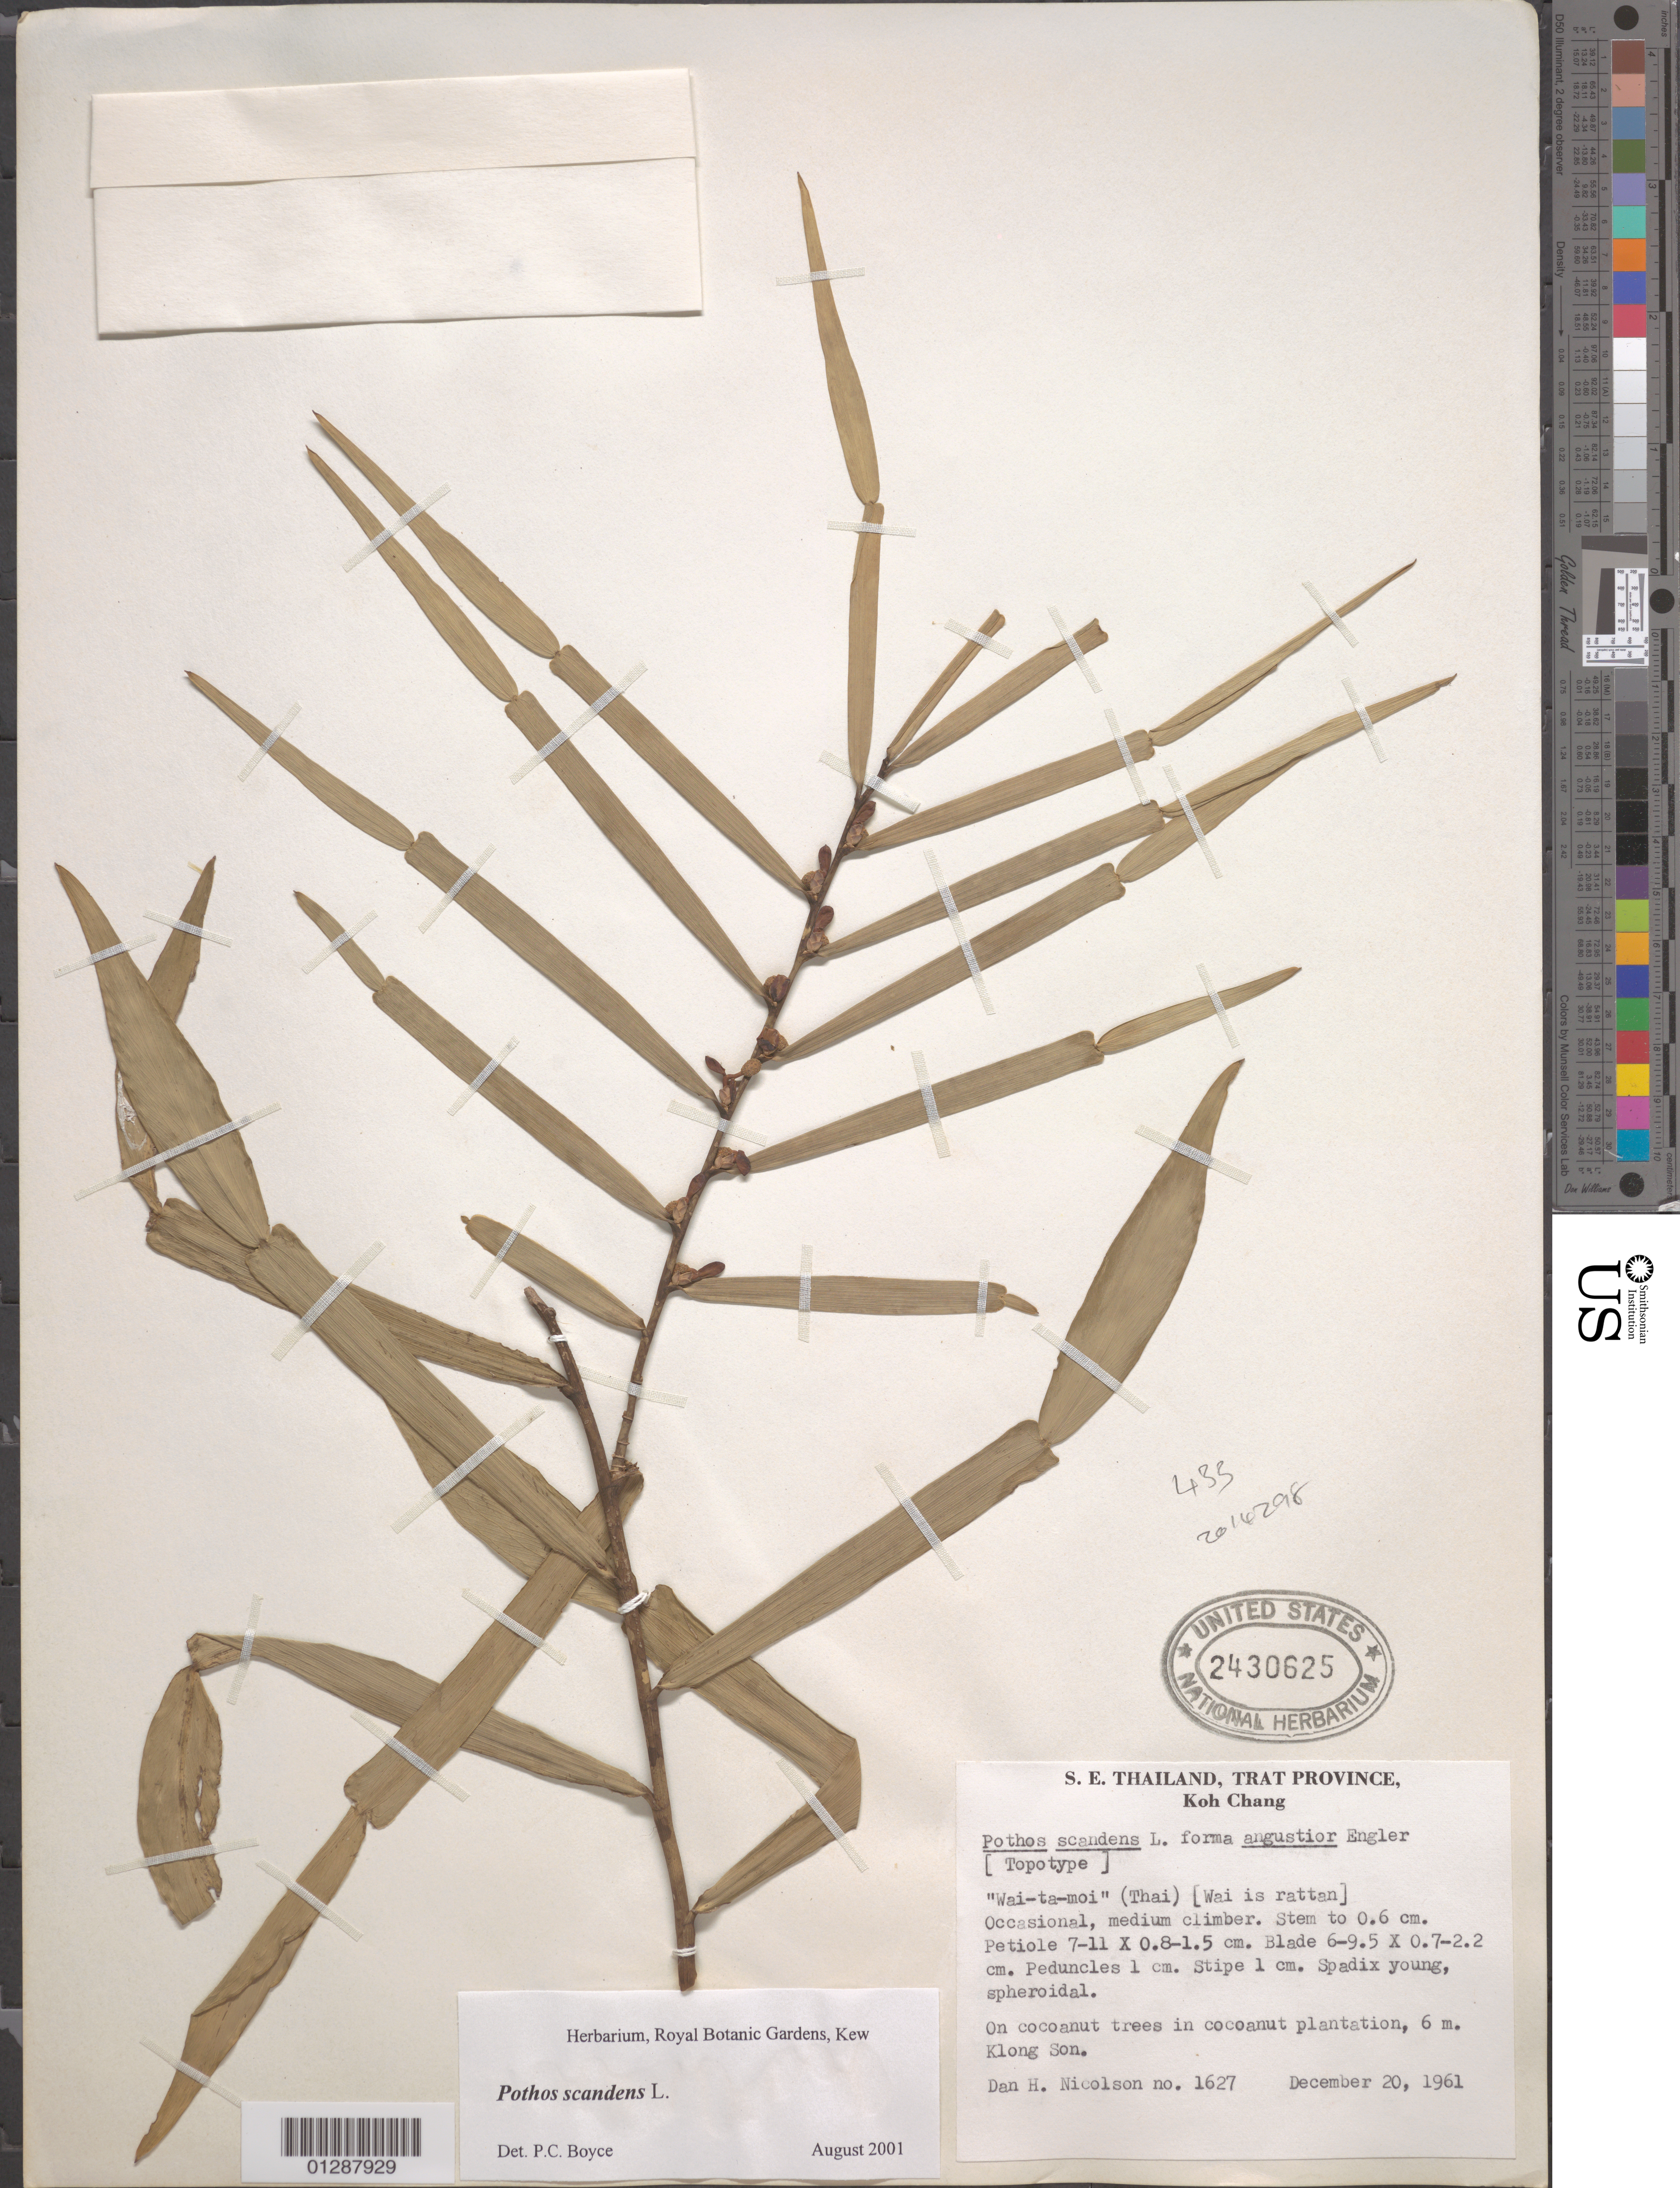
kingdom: Plantae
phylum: Tracheophyta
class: Liliopsida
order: Alismatales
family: Araceae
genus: Pothos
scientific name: Pothos scandens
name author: L.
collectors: D. H. Nicolson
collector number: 1627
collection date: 1961-12-20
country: Thailand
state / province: Trat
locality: S. E. Thailand. Koh Chang. Klong Son.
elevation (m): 6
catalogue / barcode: US 2430625